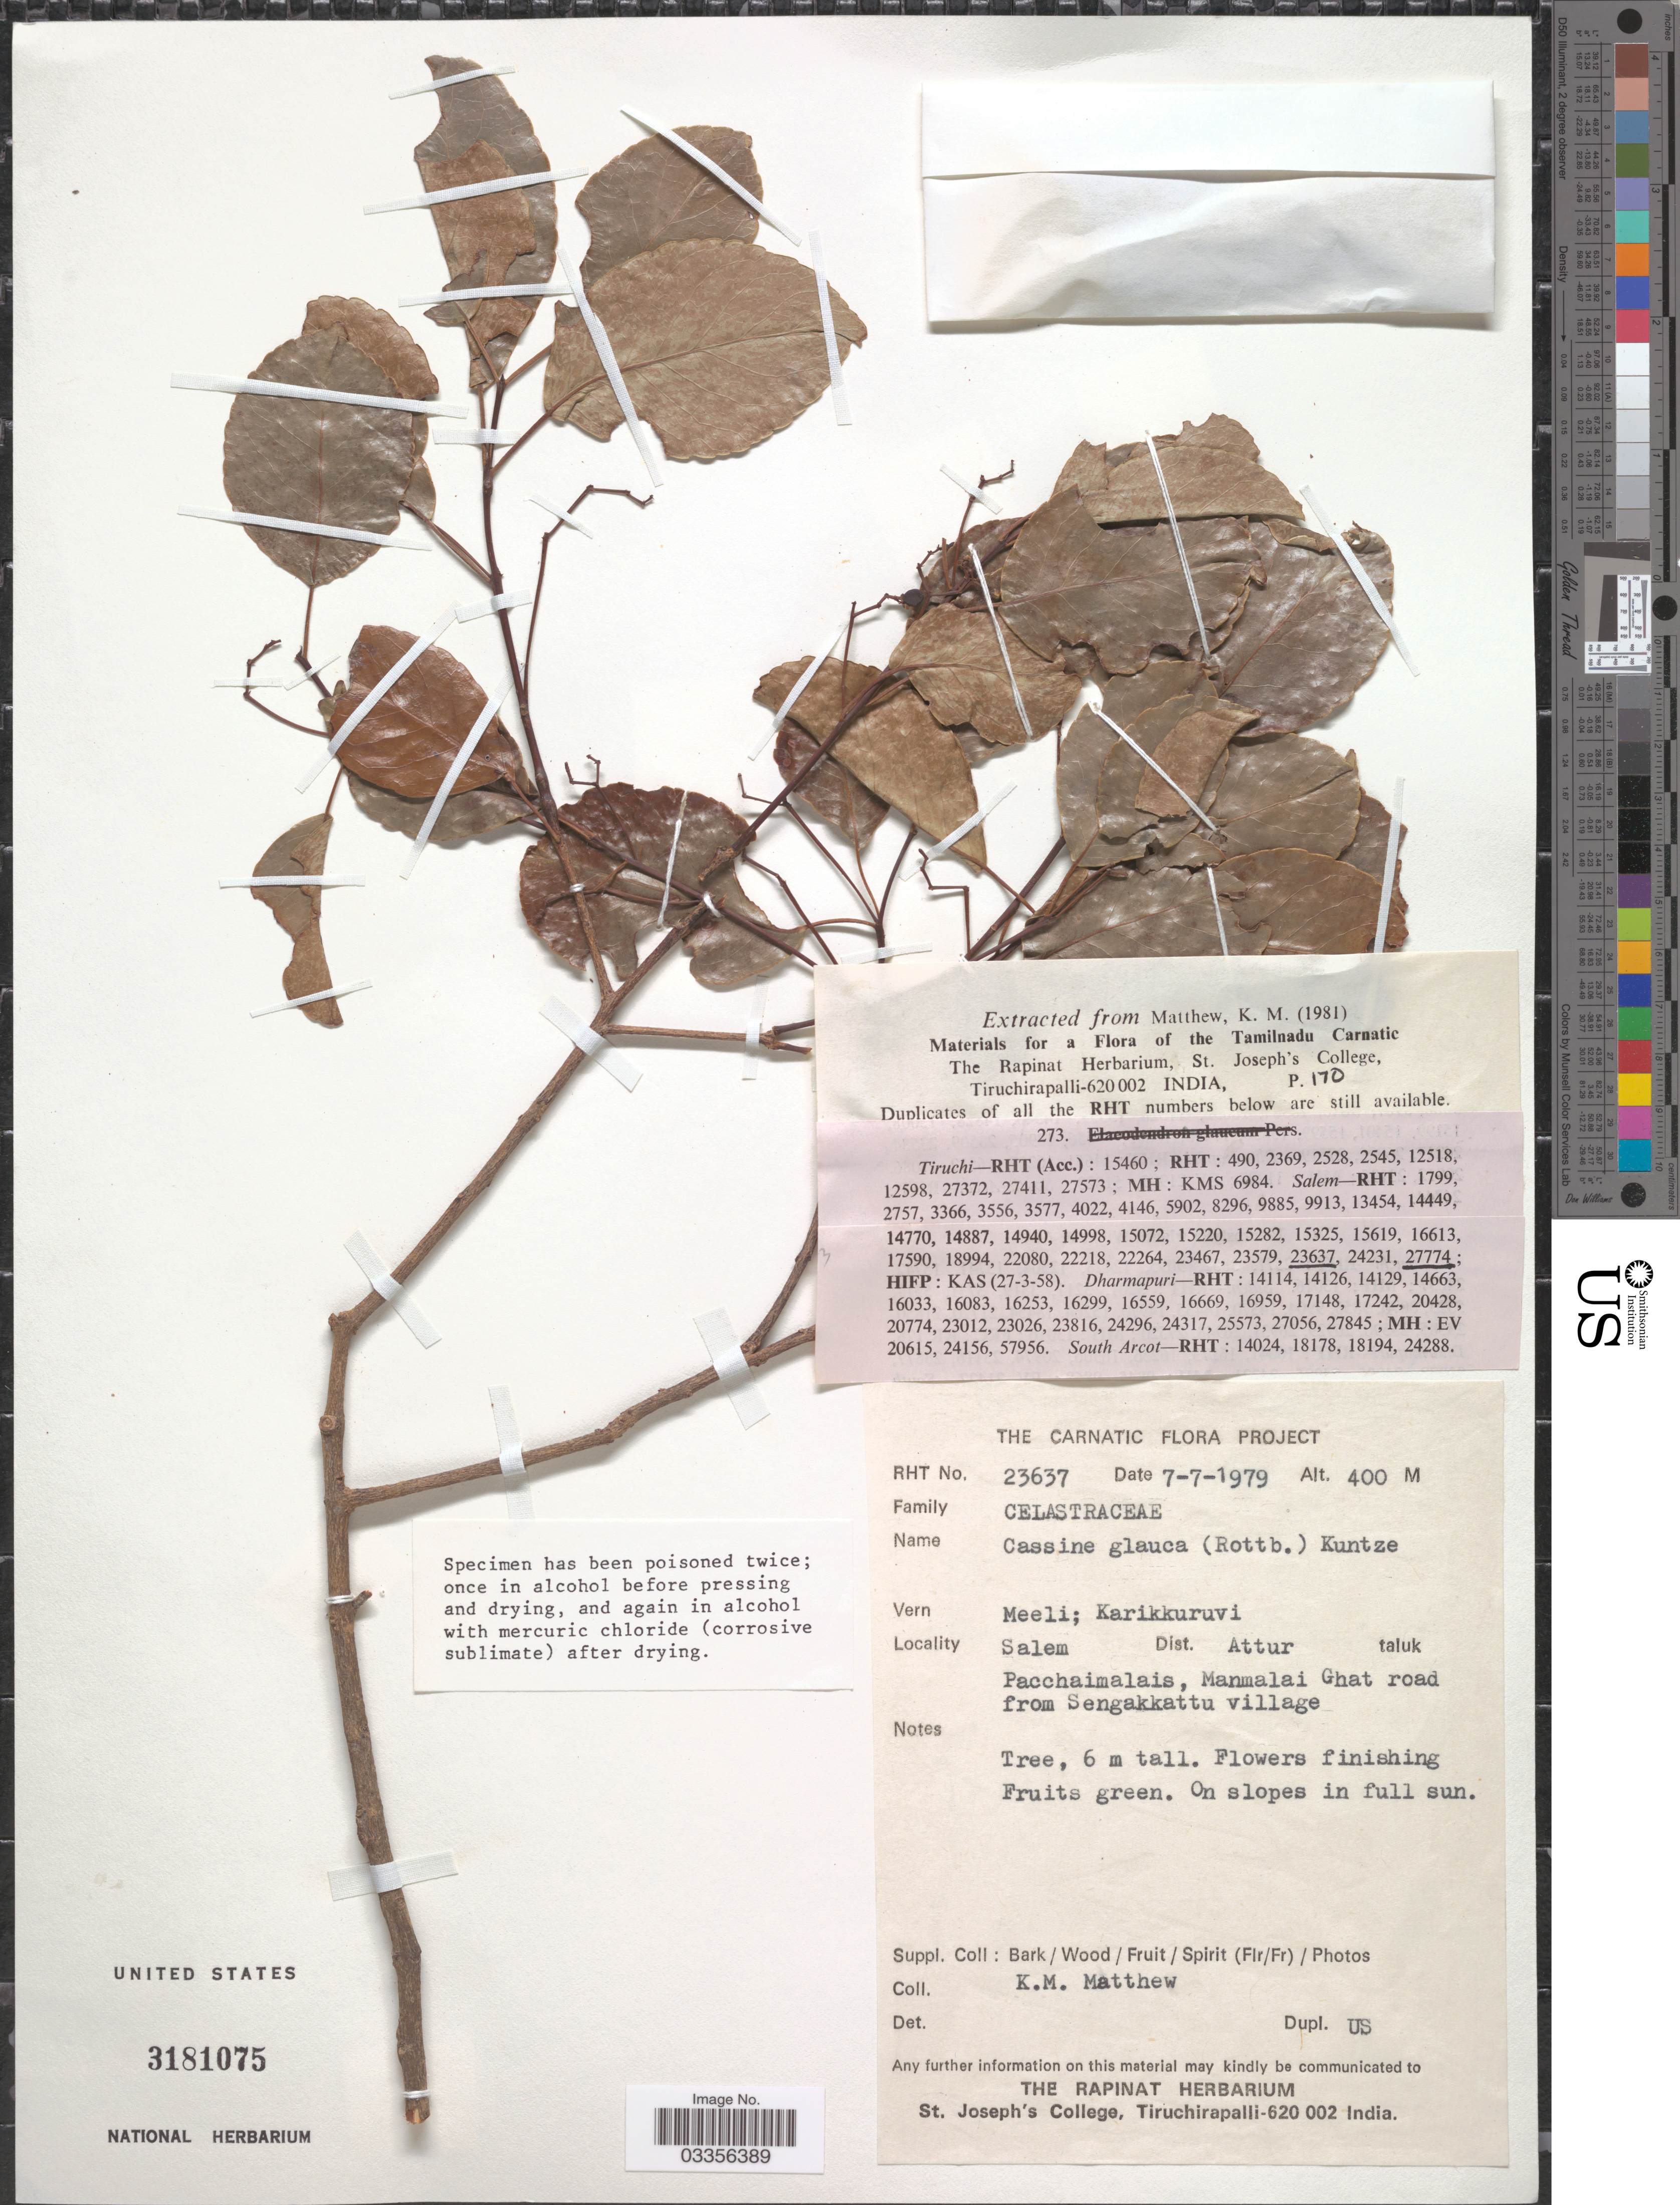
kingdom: Plantae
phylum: Tracheophyta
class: Magnoliopsida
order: Celastrales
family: Celastraceae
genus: Cassine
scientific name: Cassine albens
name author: (Retz.) Kosterm.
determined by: Strong, Mark T., (BOT), Smithsonian Institution - National Museum of Natural History (UNITED STATES)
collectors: K. M. Matthew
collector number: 23637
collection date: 1979-07-07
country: India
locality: Salem Dist. Attur, taluk. Pacchaimalais, Manmalai Ghat road from Sengakkattu village.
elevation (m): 400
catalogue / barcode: US 3181075